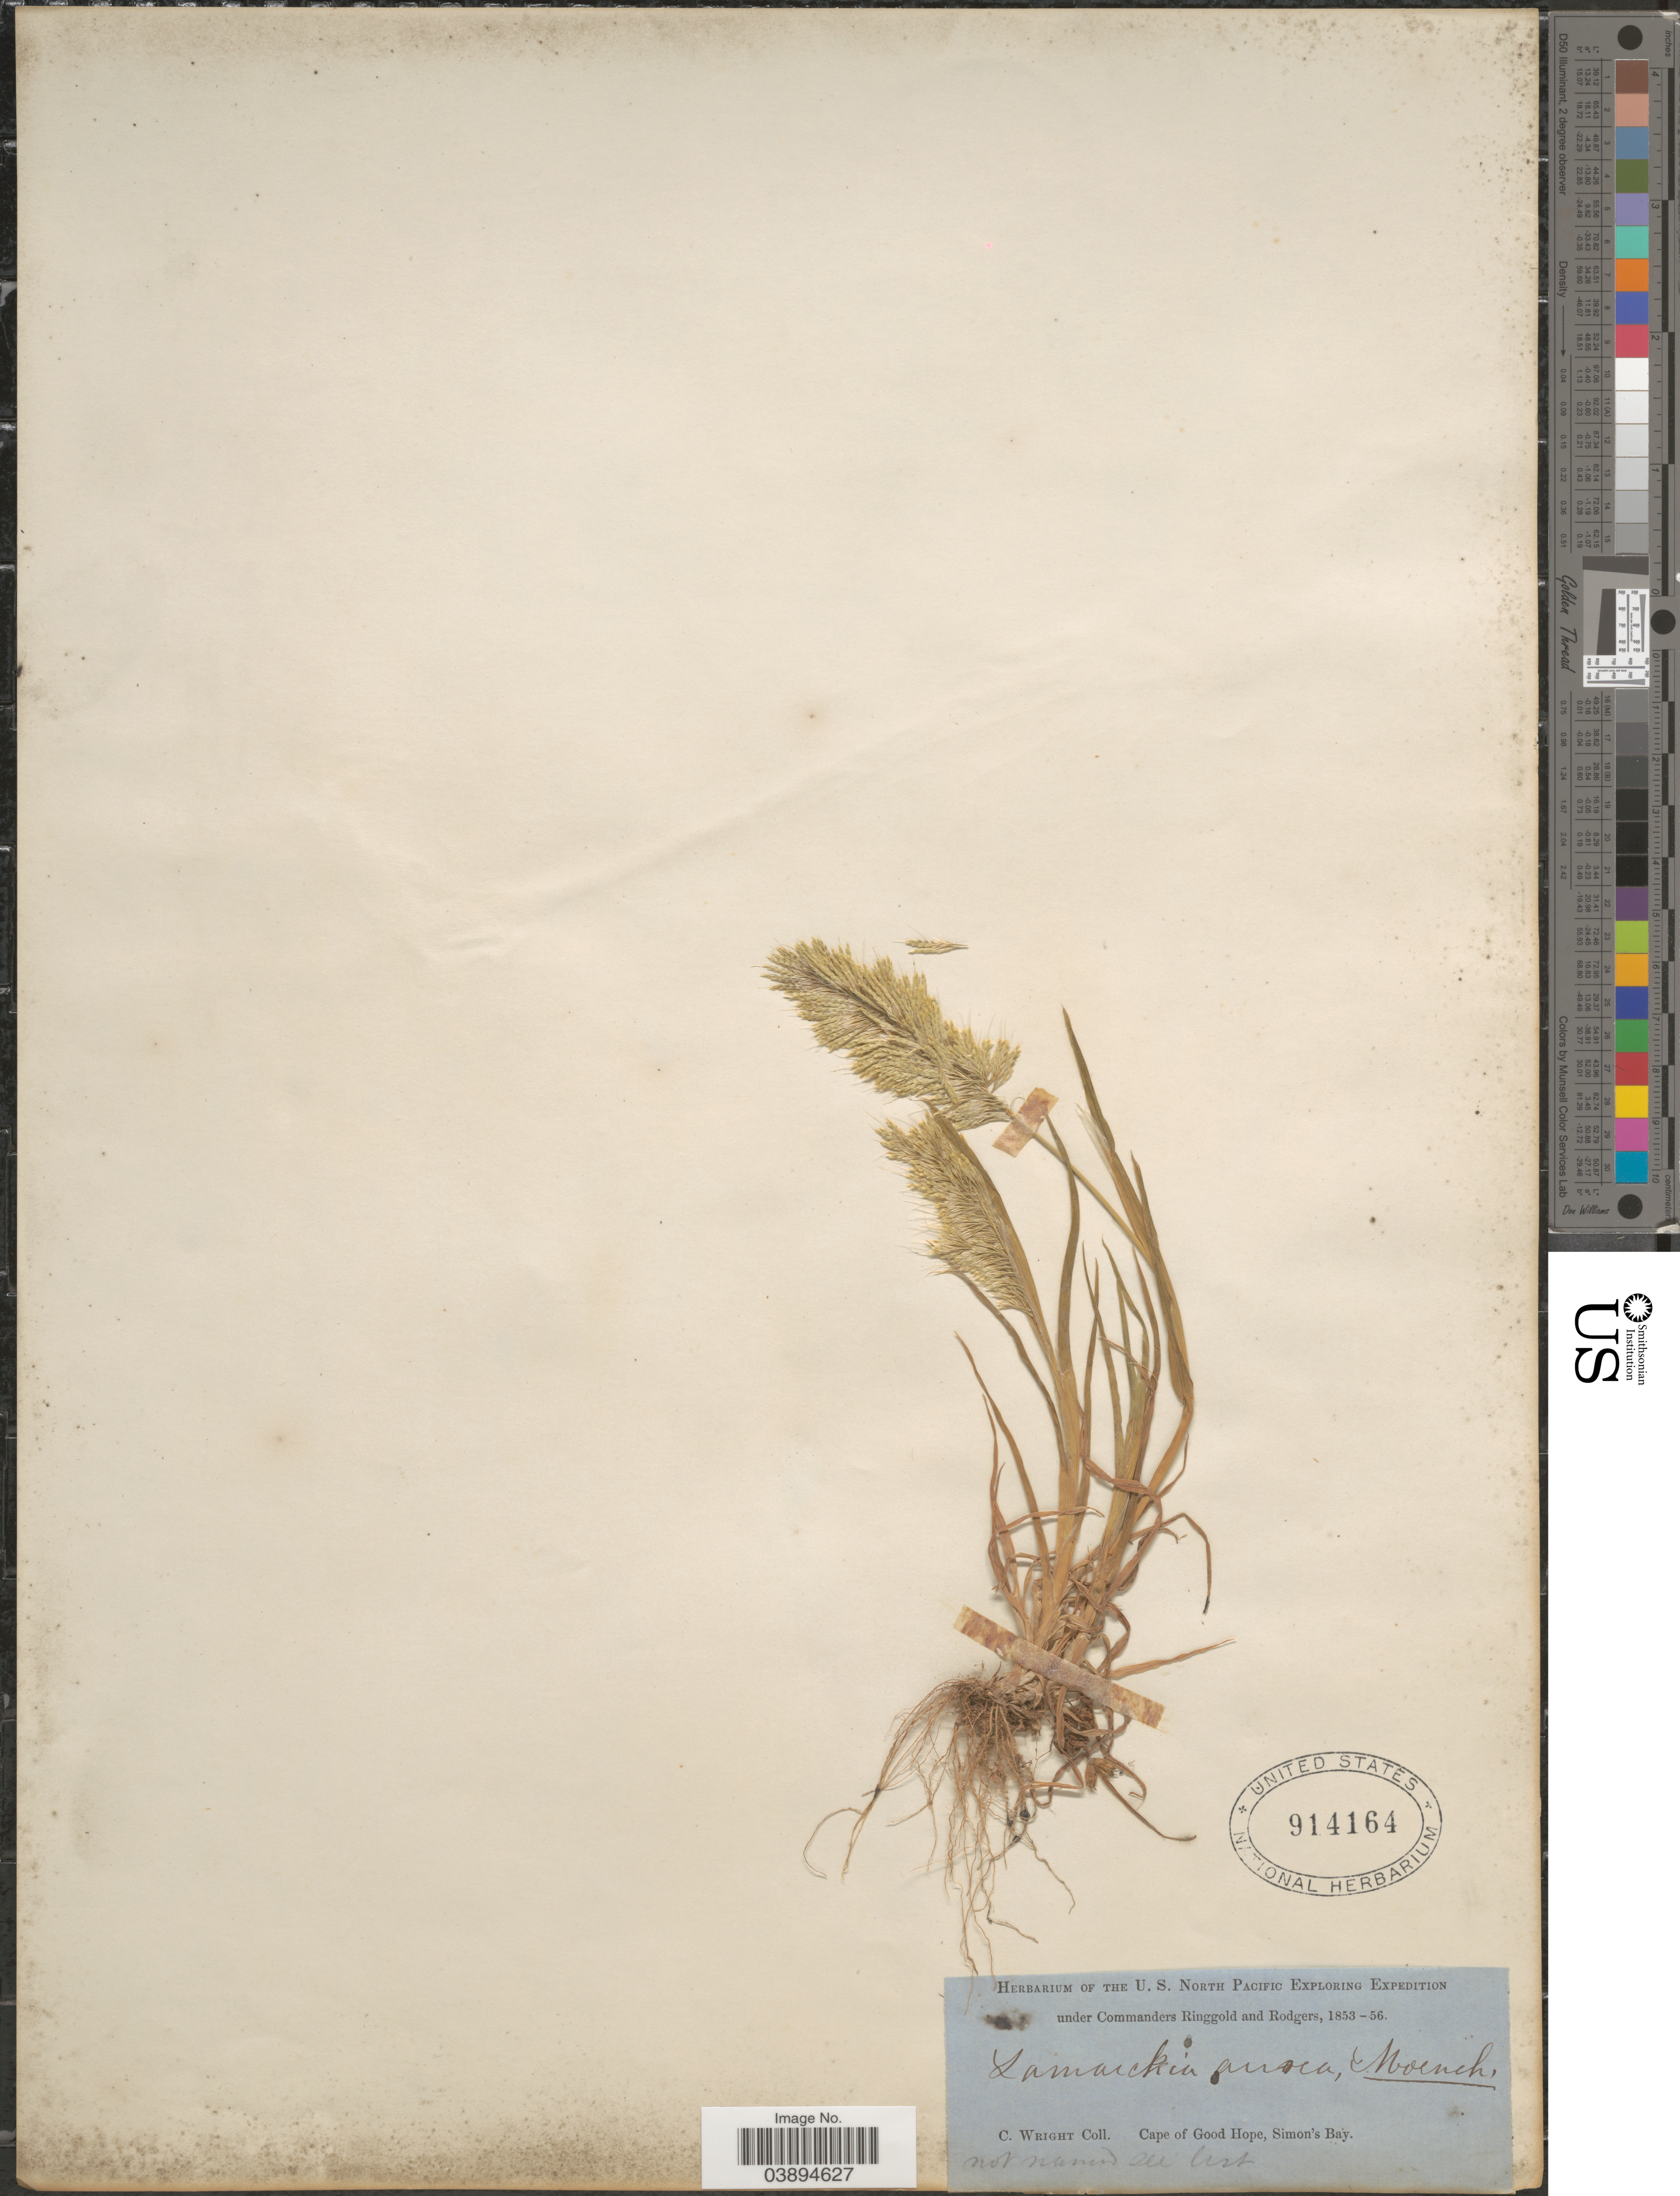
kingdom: Plantae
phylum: Tracheophyta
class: Liliopsida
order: Poales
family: Poaceae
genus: Lamarckia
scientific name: Lamarckia aurea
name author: (L.) Moench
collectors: C. Wright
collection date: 1853/1856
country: South Africa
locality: Cape of Good Hope, Simon's Bay.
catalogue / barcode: US 914164